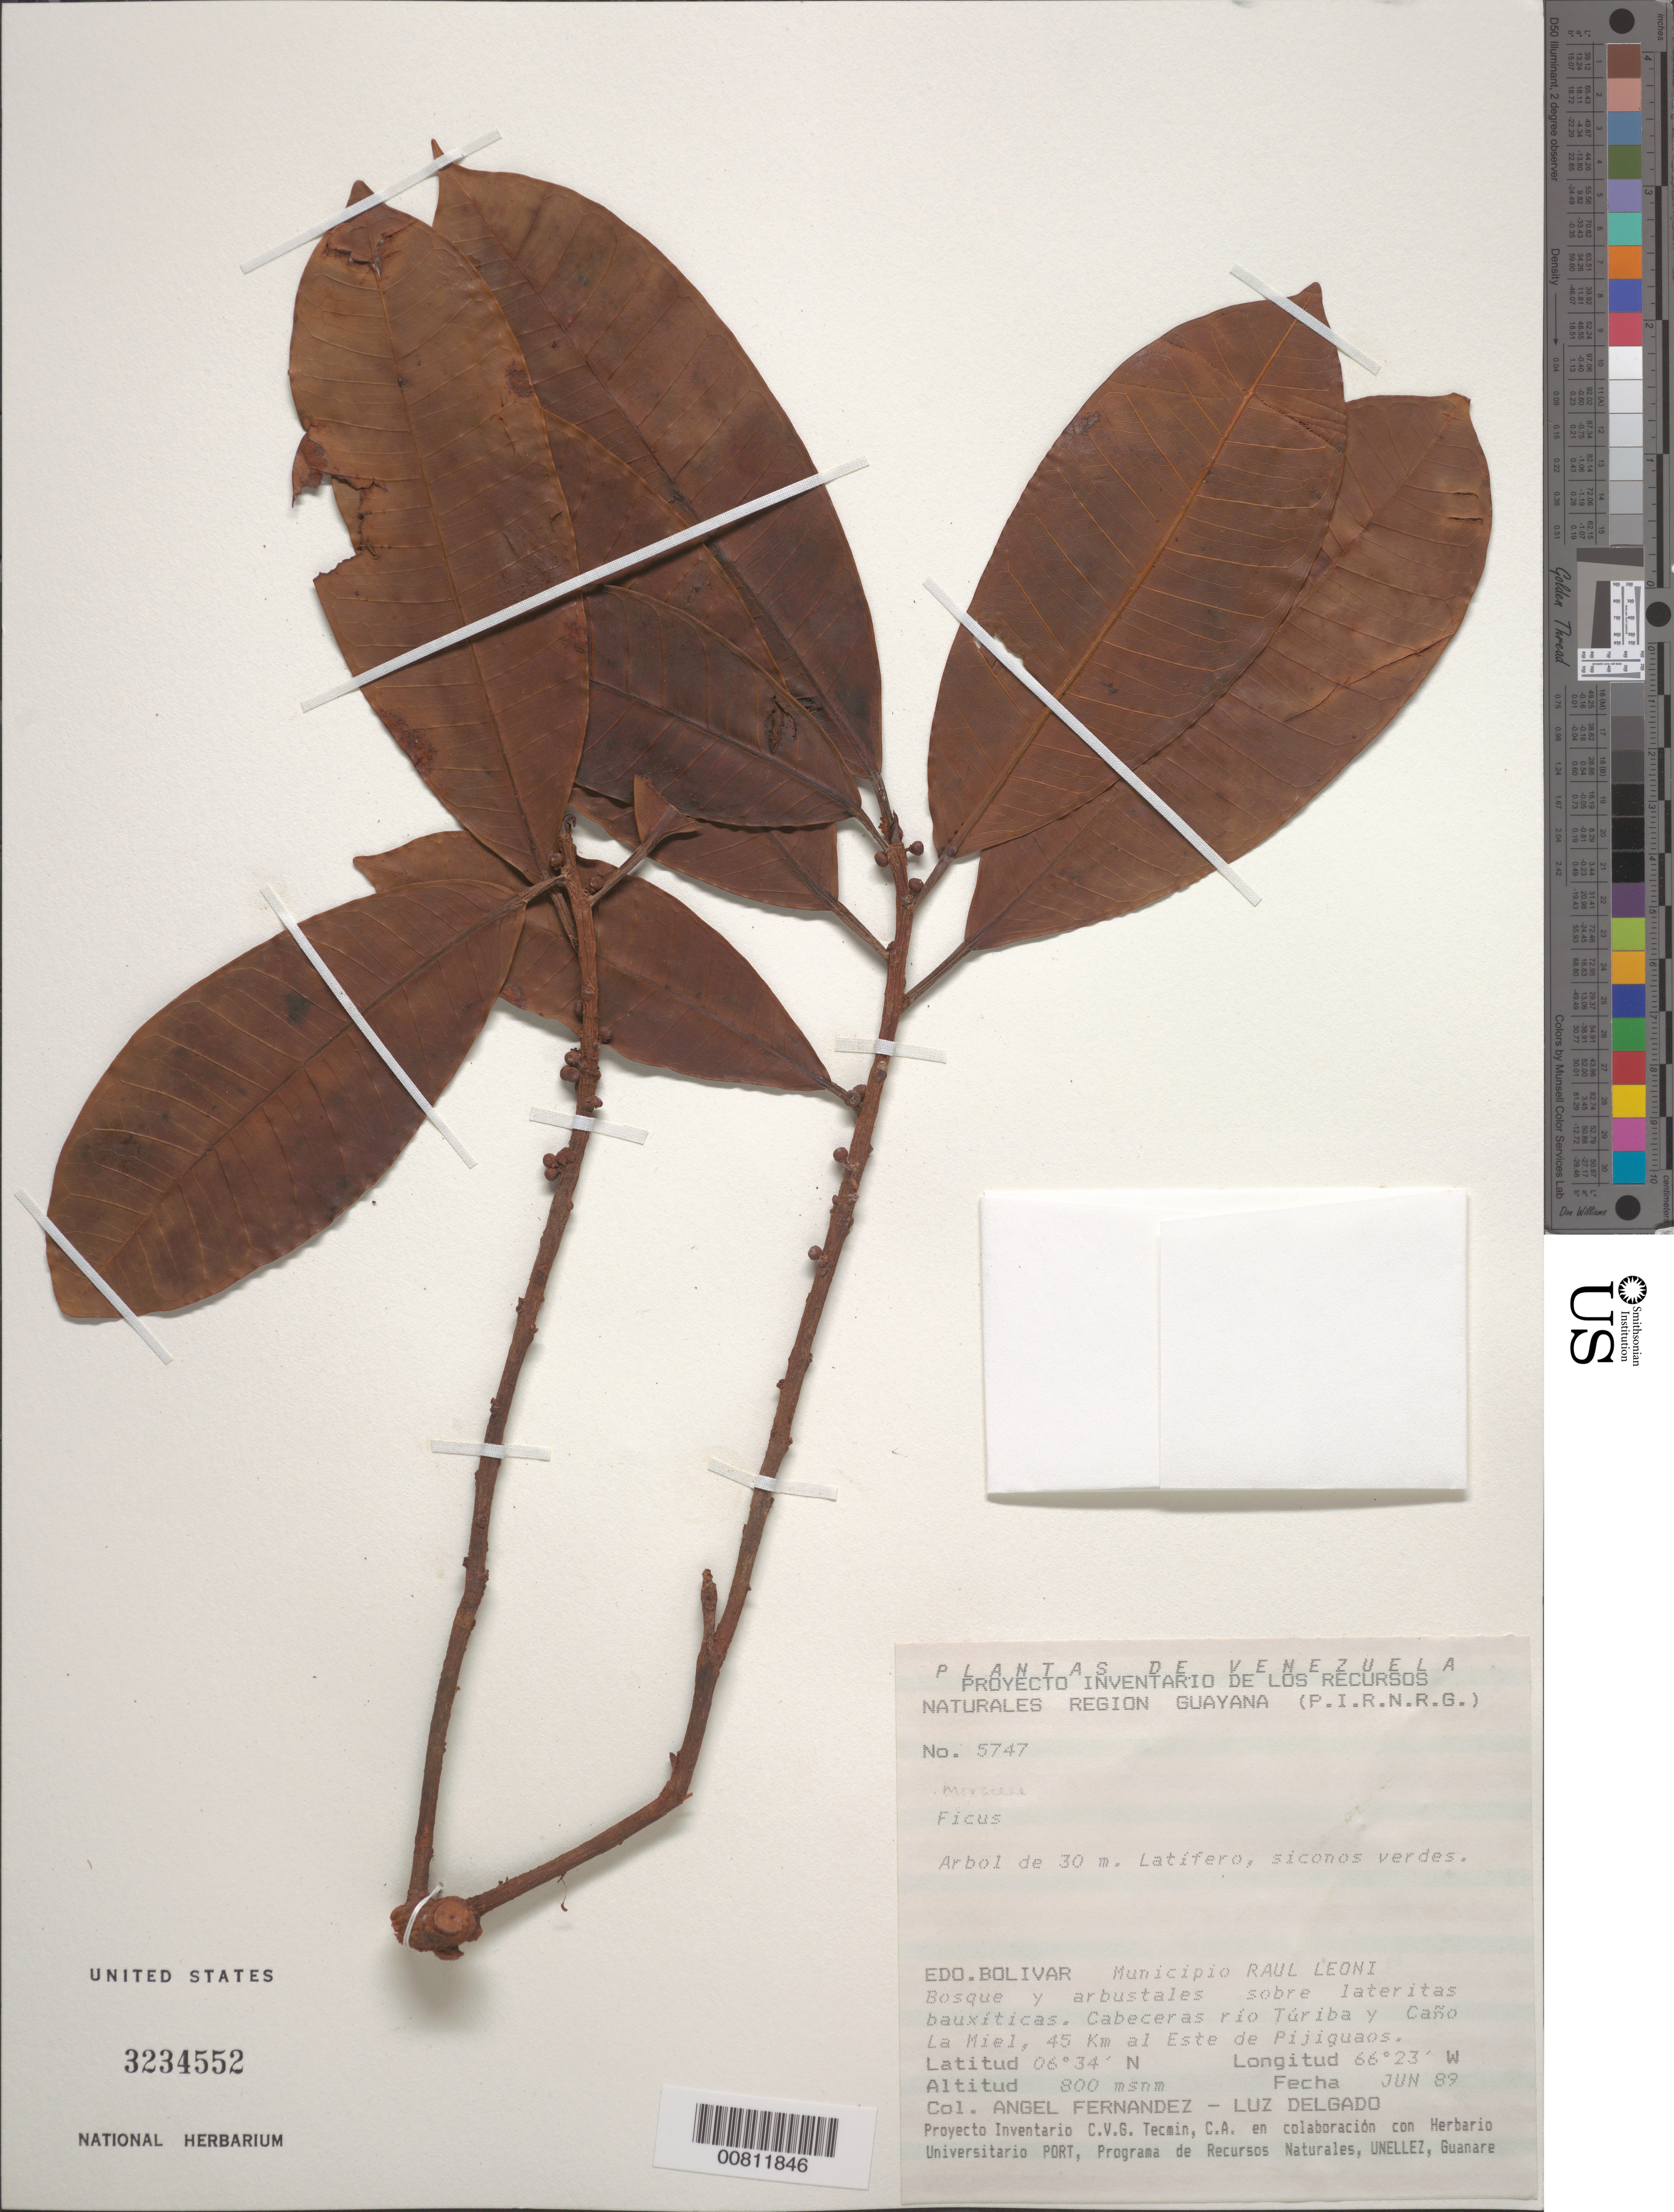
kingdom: Plantae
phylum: Tracheophyta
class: Magnoliopsida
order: Rosales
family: Moraceae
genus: Ficus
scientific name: Ficus sp.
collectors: A. Fernández & L. Delgado V.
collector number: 5747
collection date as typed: Jun-89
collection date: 1989-06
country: Venezuela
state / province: Bolívar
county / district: Angostura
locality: Mun. Raúl Leoni [=Angostura], cabeceras Río Túriba y Caño La Miel, 45 km al Este de Pijiguaos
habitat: Bosque y arbustales sobre lateritas bauxiticas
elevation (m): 800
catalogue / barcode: US 3234552